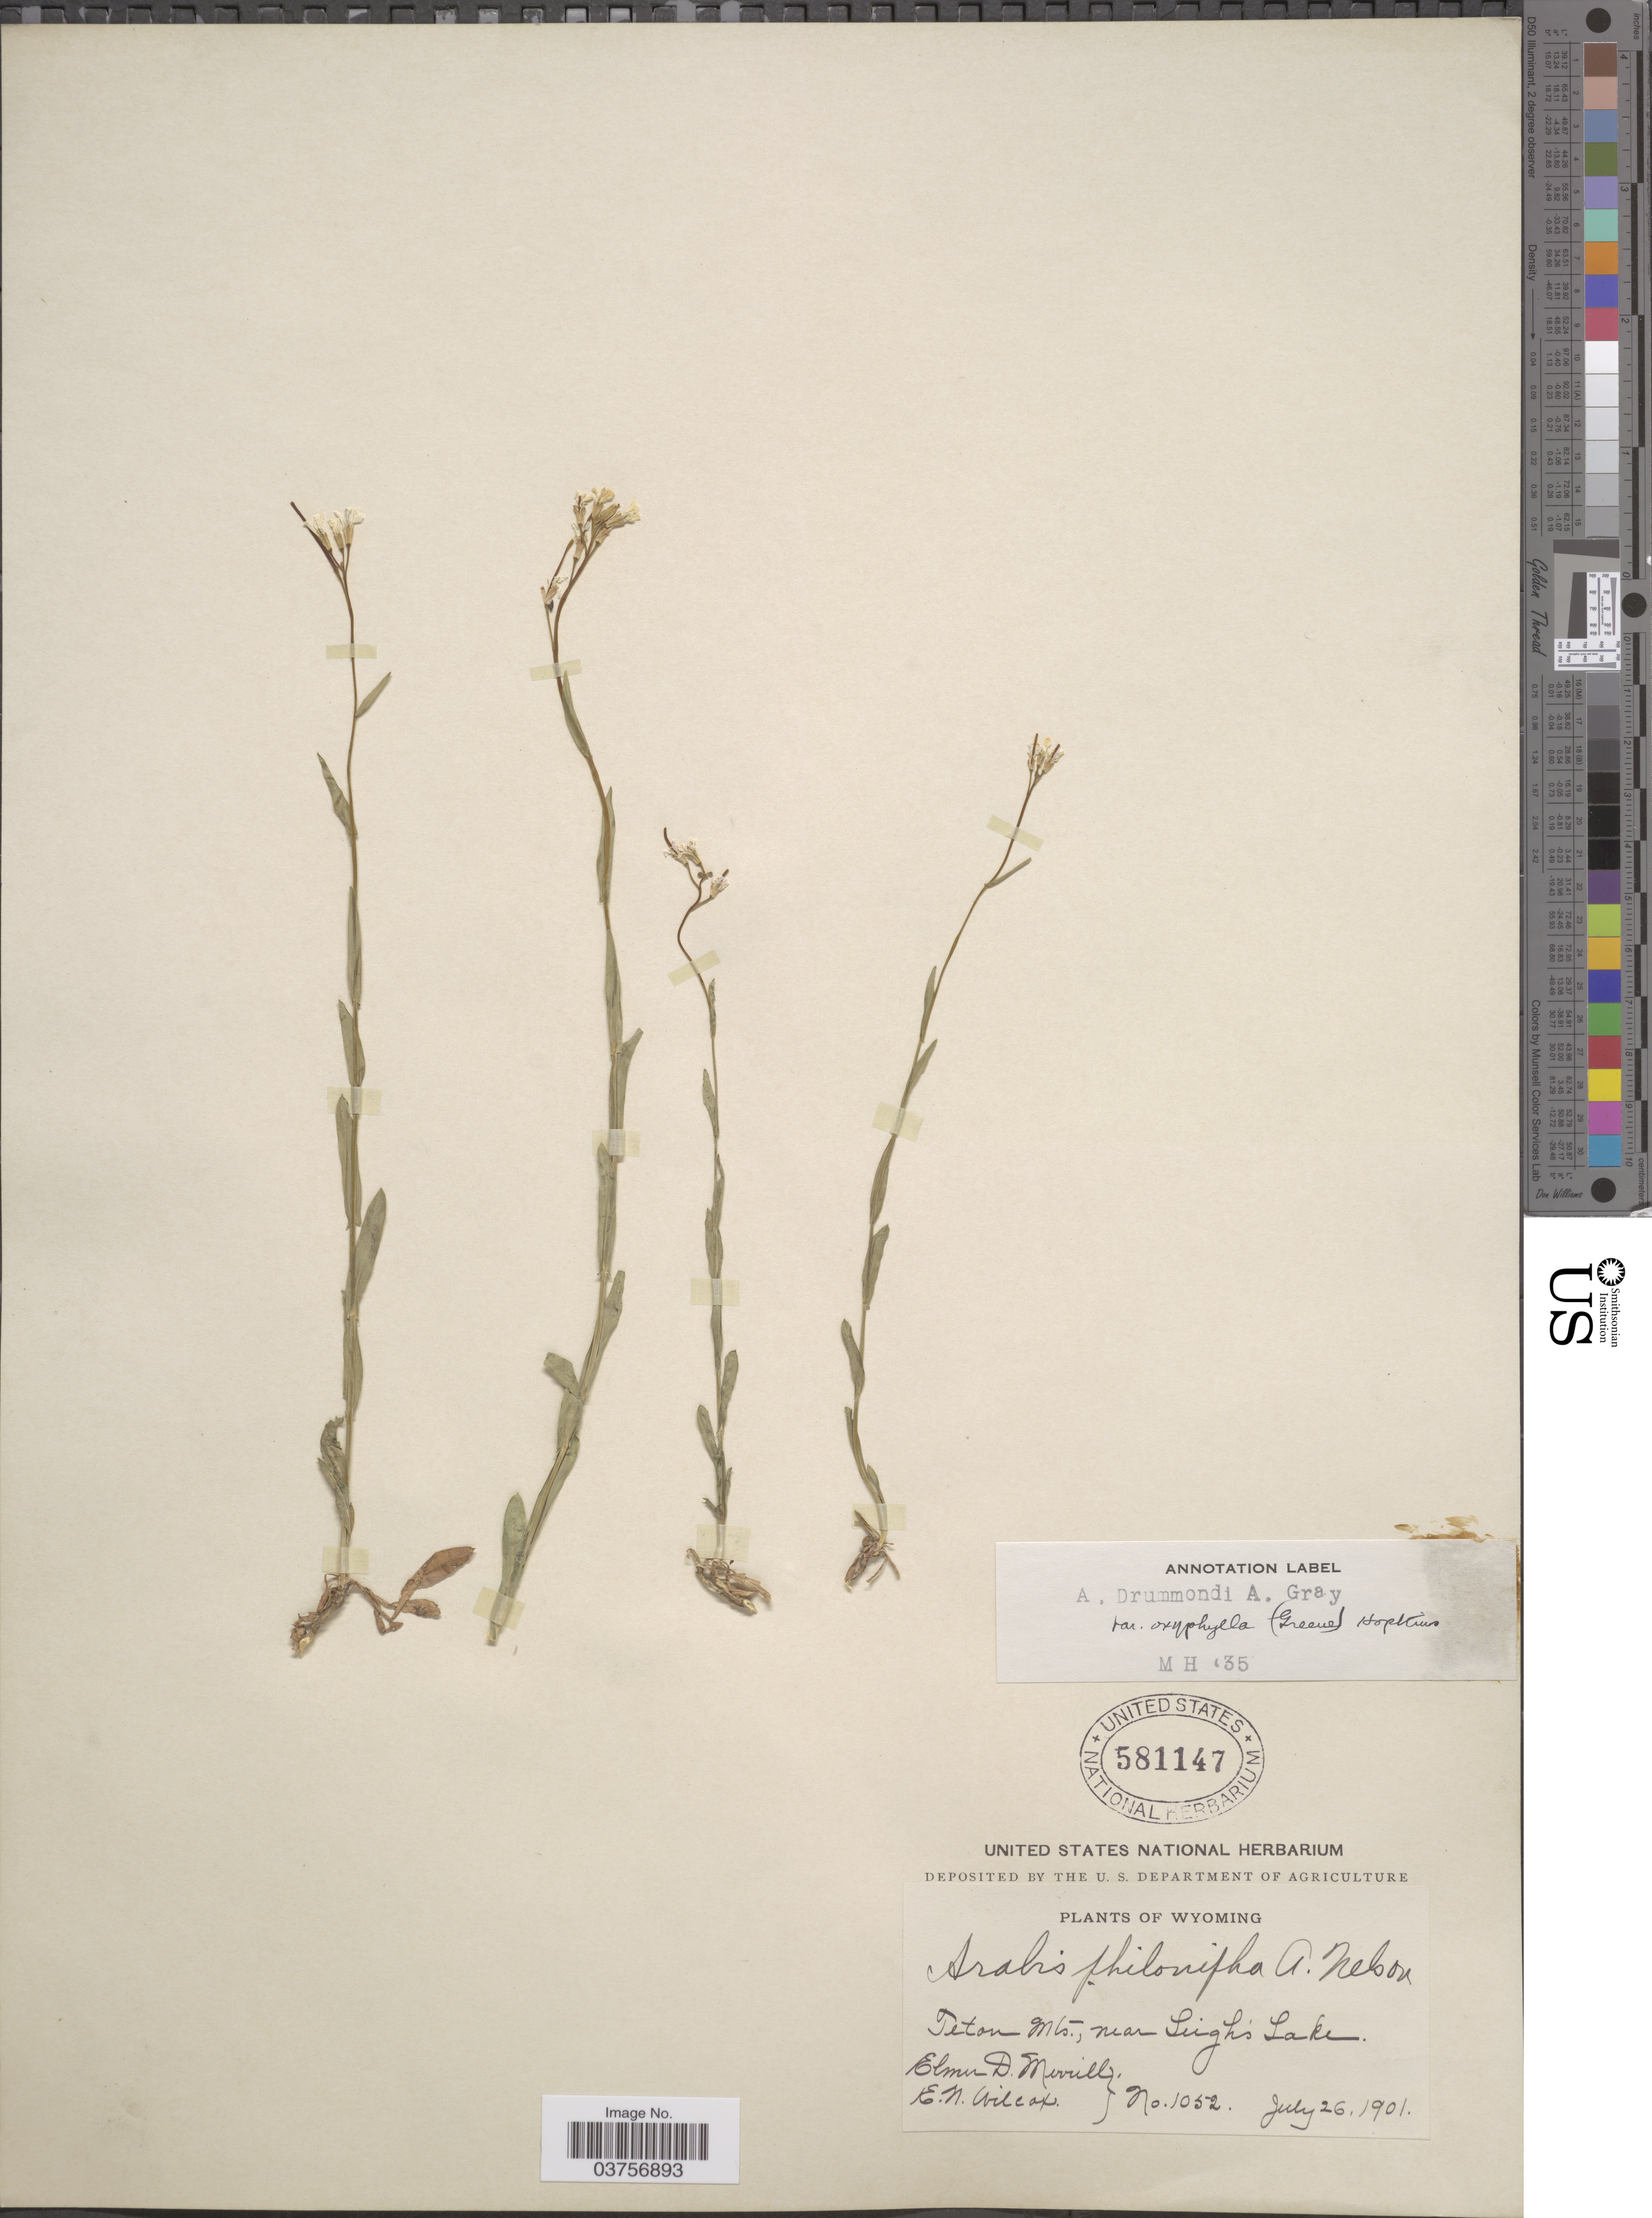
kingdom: Plantae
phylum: Tracheophyta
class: Magnoliopsida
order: Brassicales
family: Brassicaceae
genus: Arabis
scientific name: Arabis drummondii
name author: A. Gray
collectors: E. D. Merrill & E. Wilcox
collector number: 1052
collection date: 1901-07-26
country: United States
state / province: Wyoming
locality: Teton Mts., near Leigh's Lake.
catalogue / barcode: US 581147